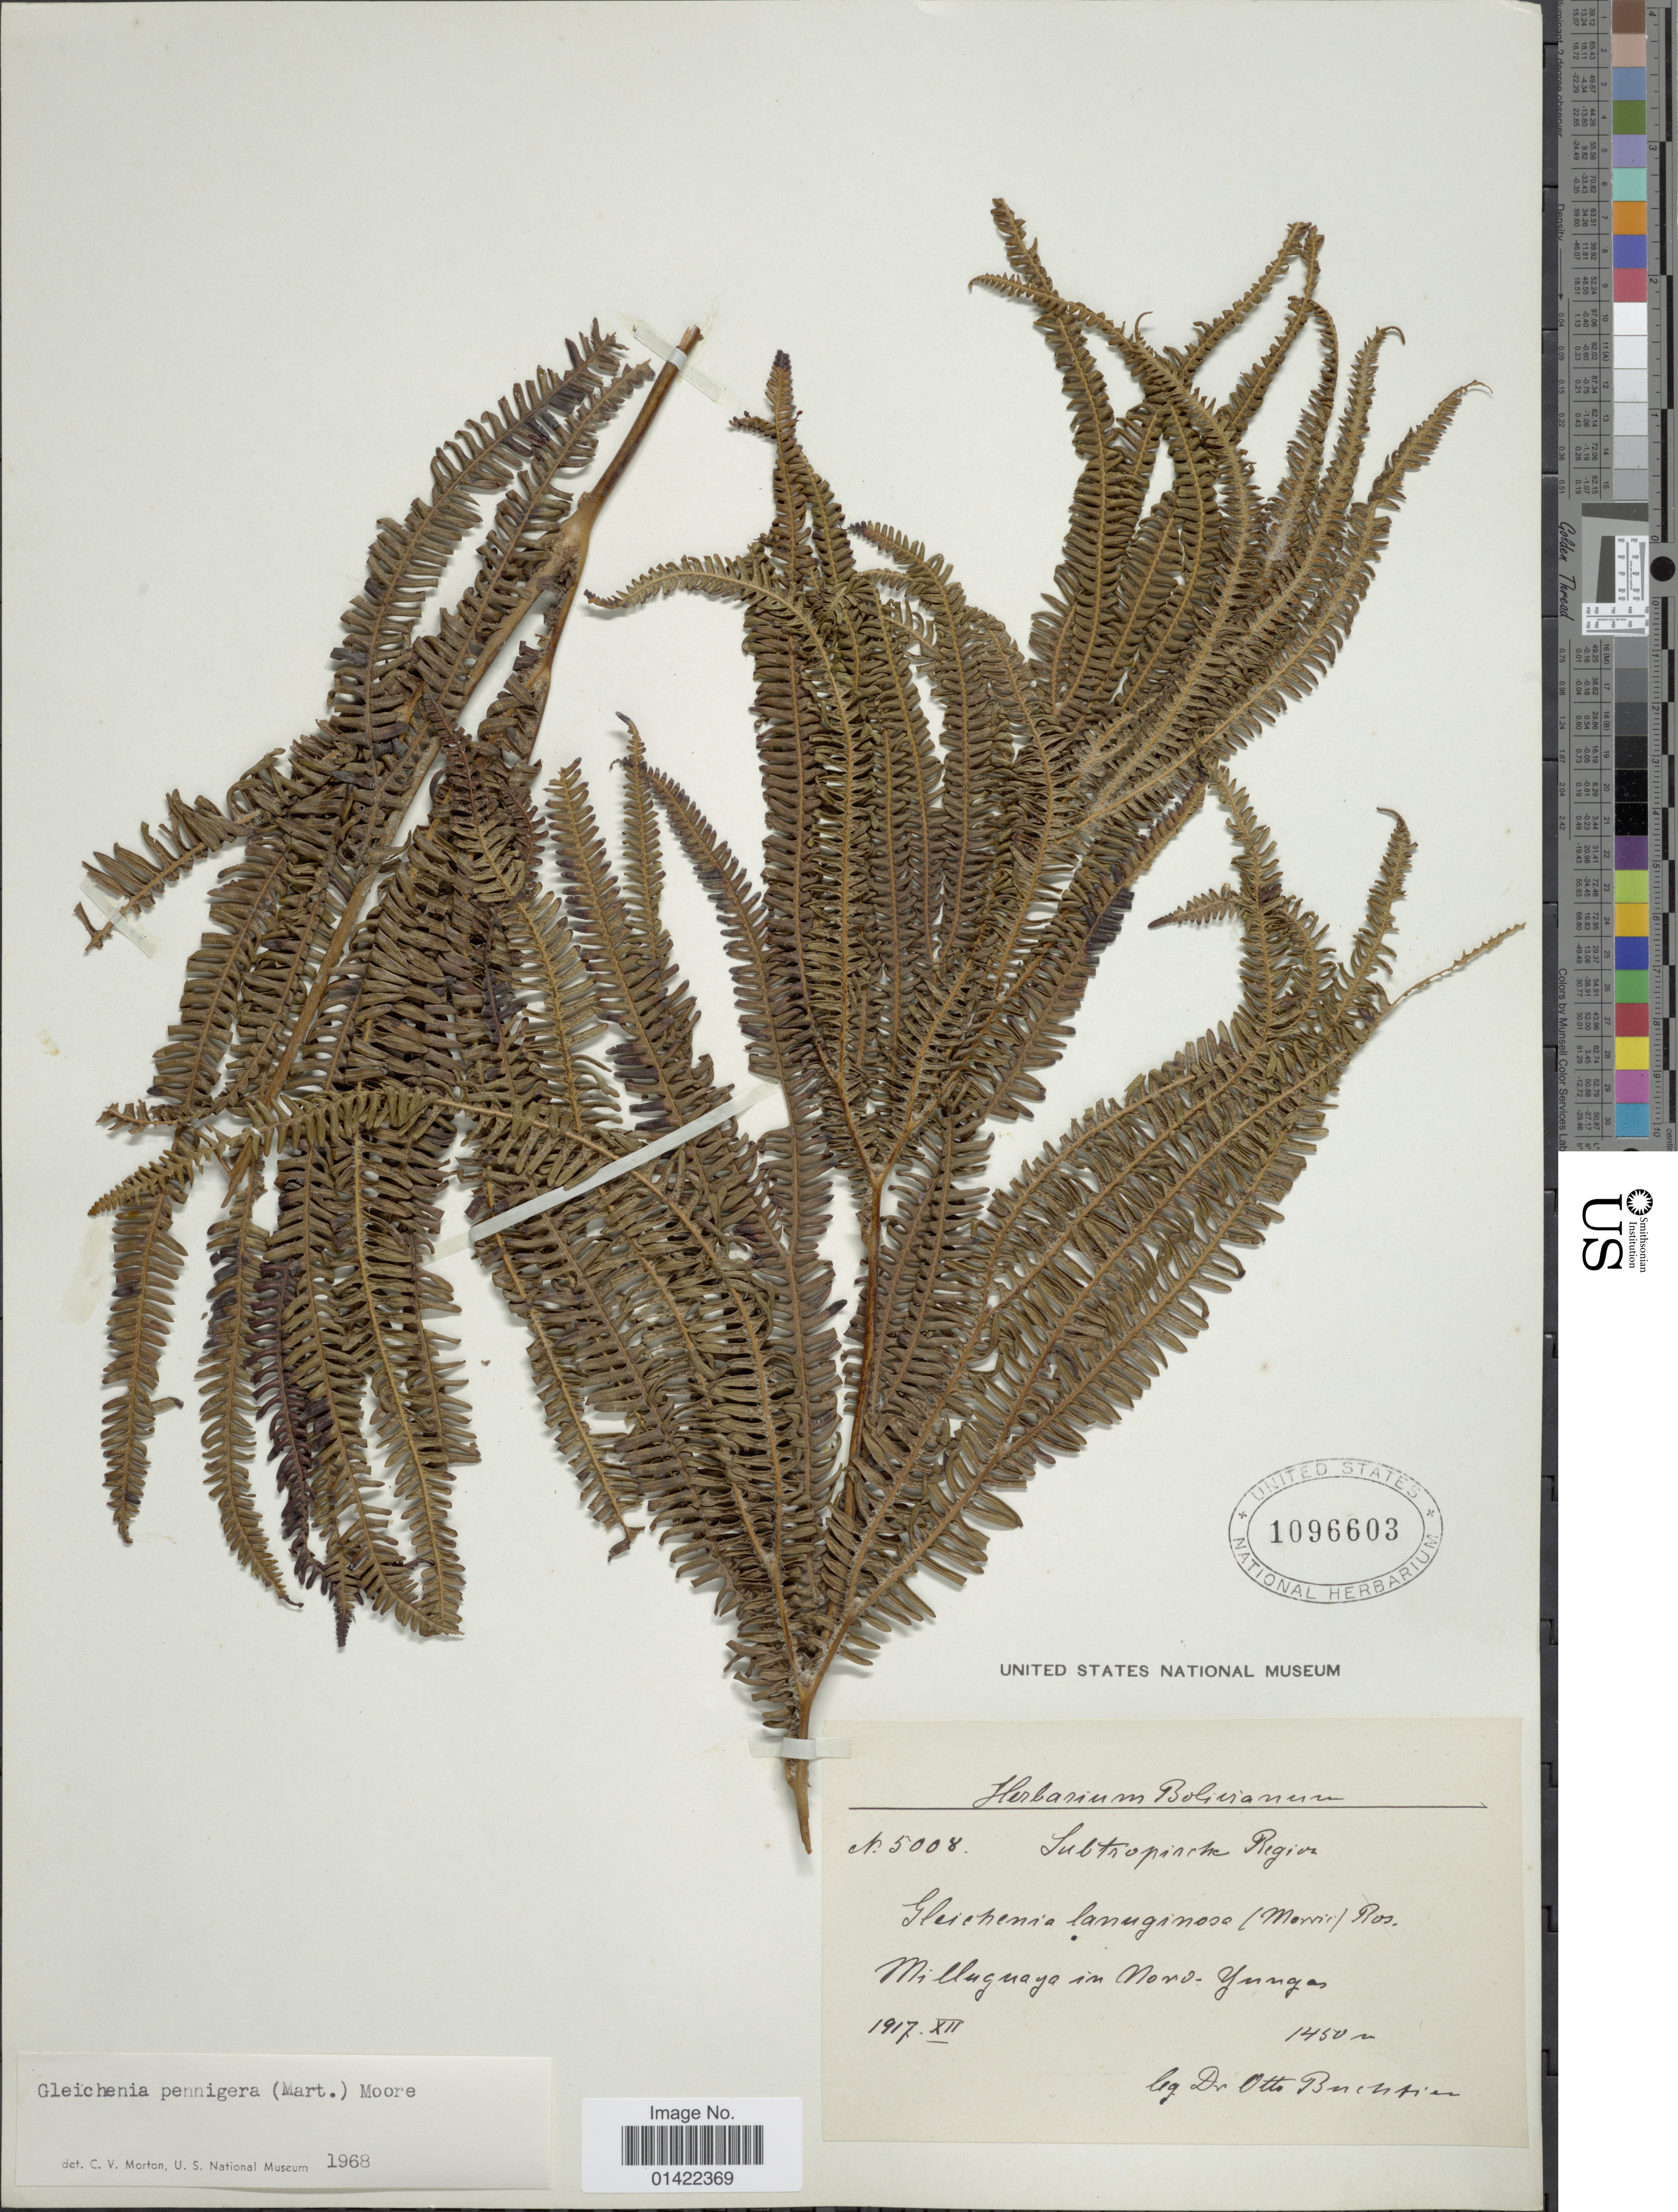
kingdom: Plantae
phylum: Tracheophyta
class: Polypodiopsida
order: Gleicheniales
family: Gleicheniaceae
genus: Sticherus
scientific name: Sticherus pruinosus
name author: (Mart.) Ching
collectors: O. Buchtien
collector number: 5008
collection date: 1917-12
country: Bolivia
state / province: La Paz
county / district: Nor Yungas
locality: Milluguaya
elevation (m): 1450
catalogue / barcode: US 1096603